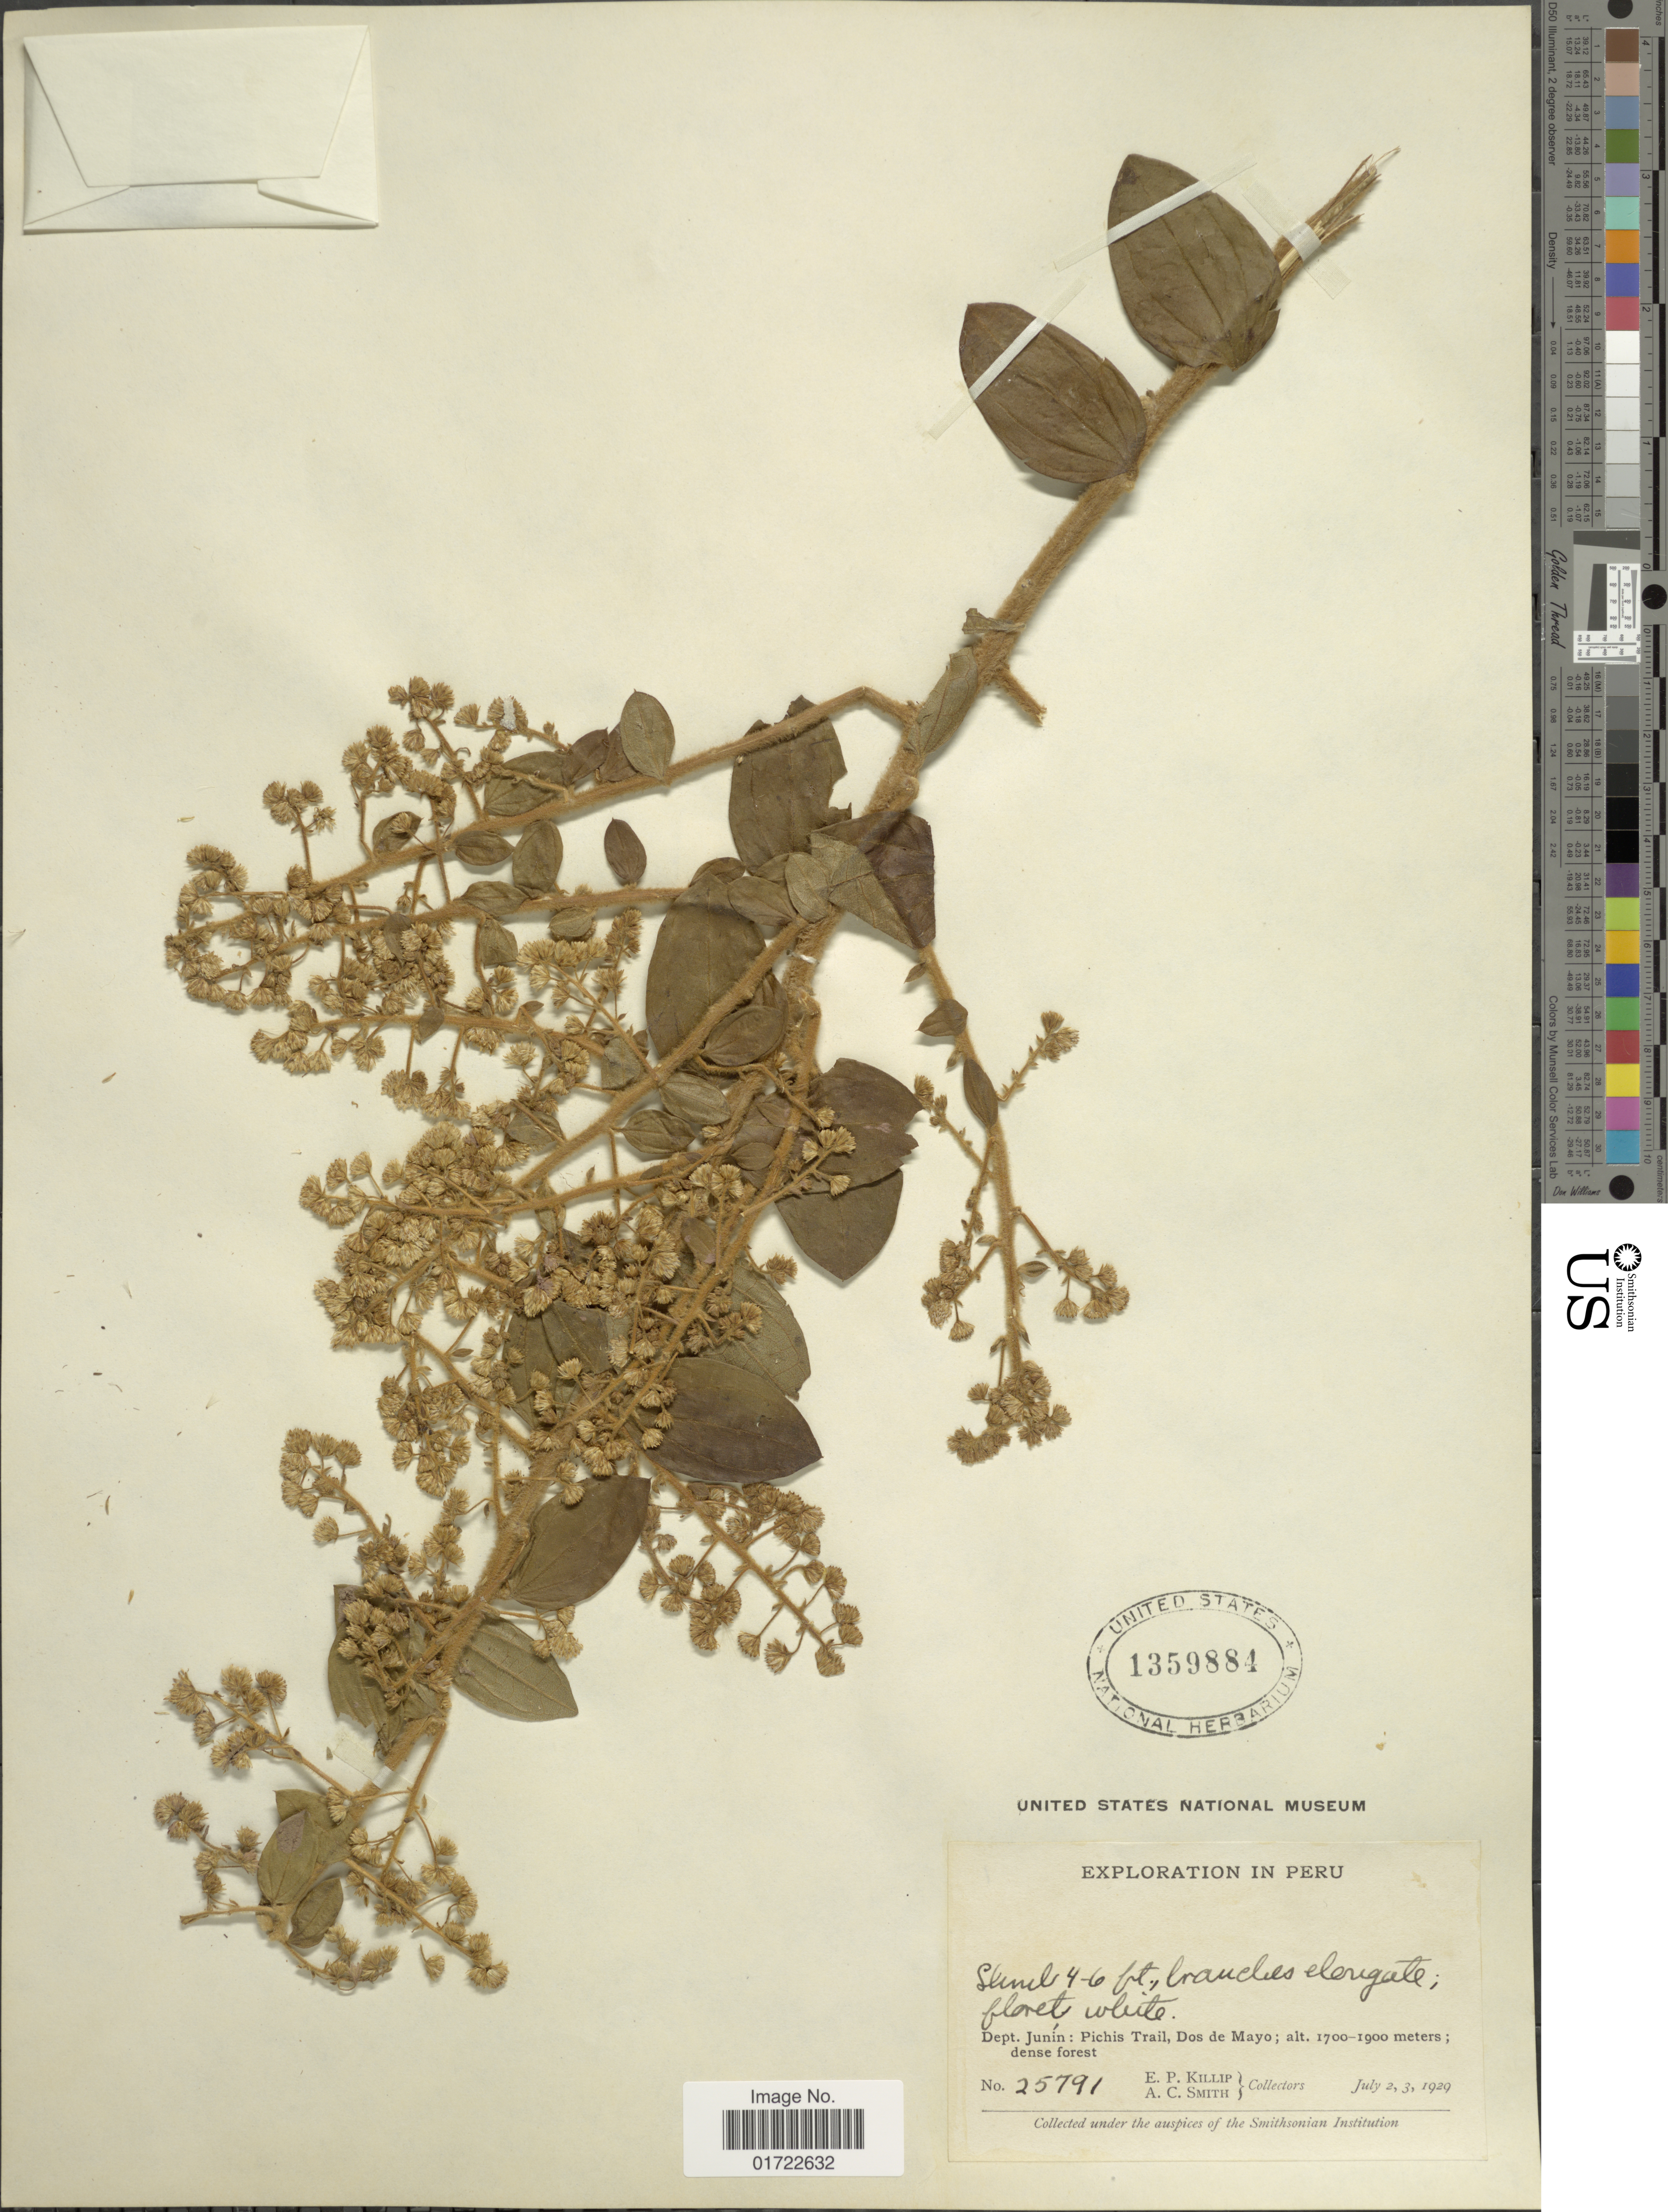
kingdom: Plantae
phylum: Tracheophyta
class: Magnoliopsida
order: Asterales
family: Asteraceae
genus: Baccharis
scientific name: Baccharis jelskii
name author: Hieron.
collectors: E. P. Killip & A. C. Smith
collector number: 25791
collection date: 1929-07-02/1929-07-03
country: Peru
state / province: Junín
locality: Dept.: Junín Pichis Trail, Dos de Mayo.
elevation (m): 1700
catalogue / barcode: US 1359884